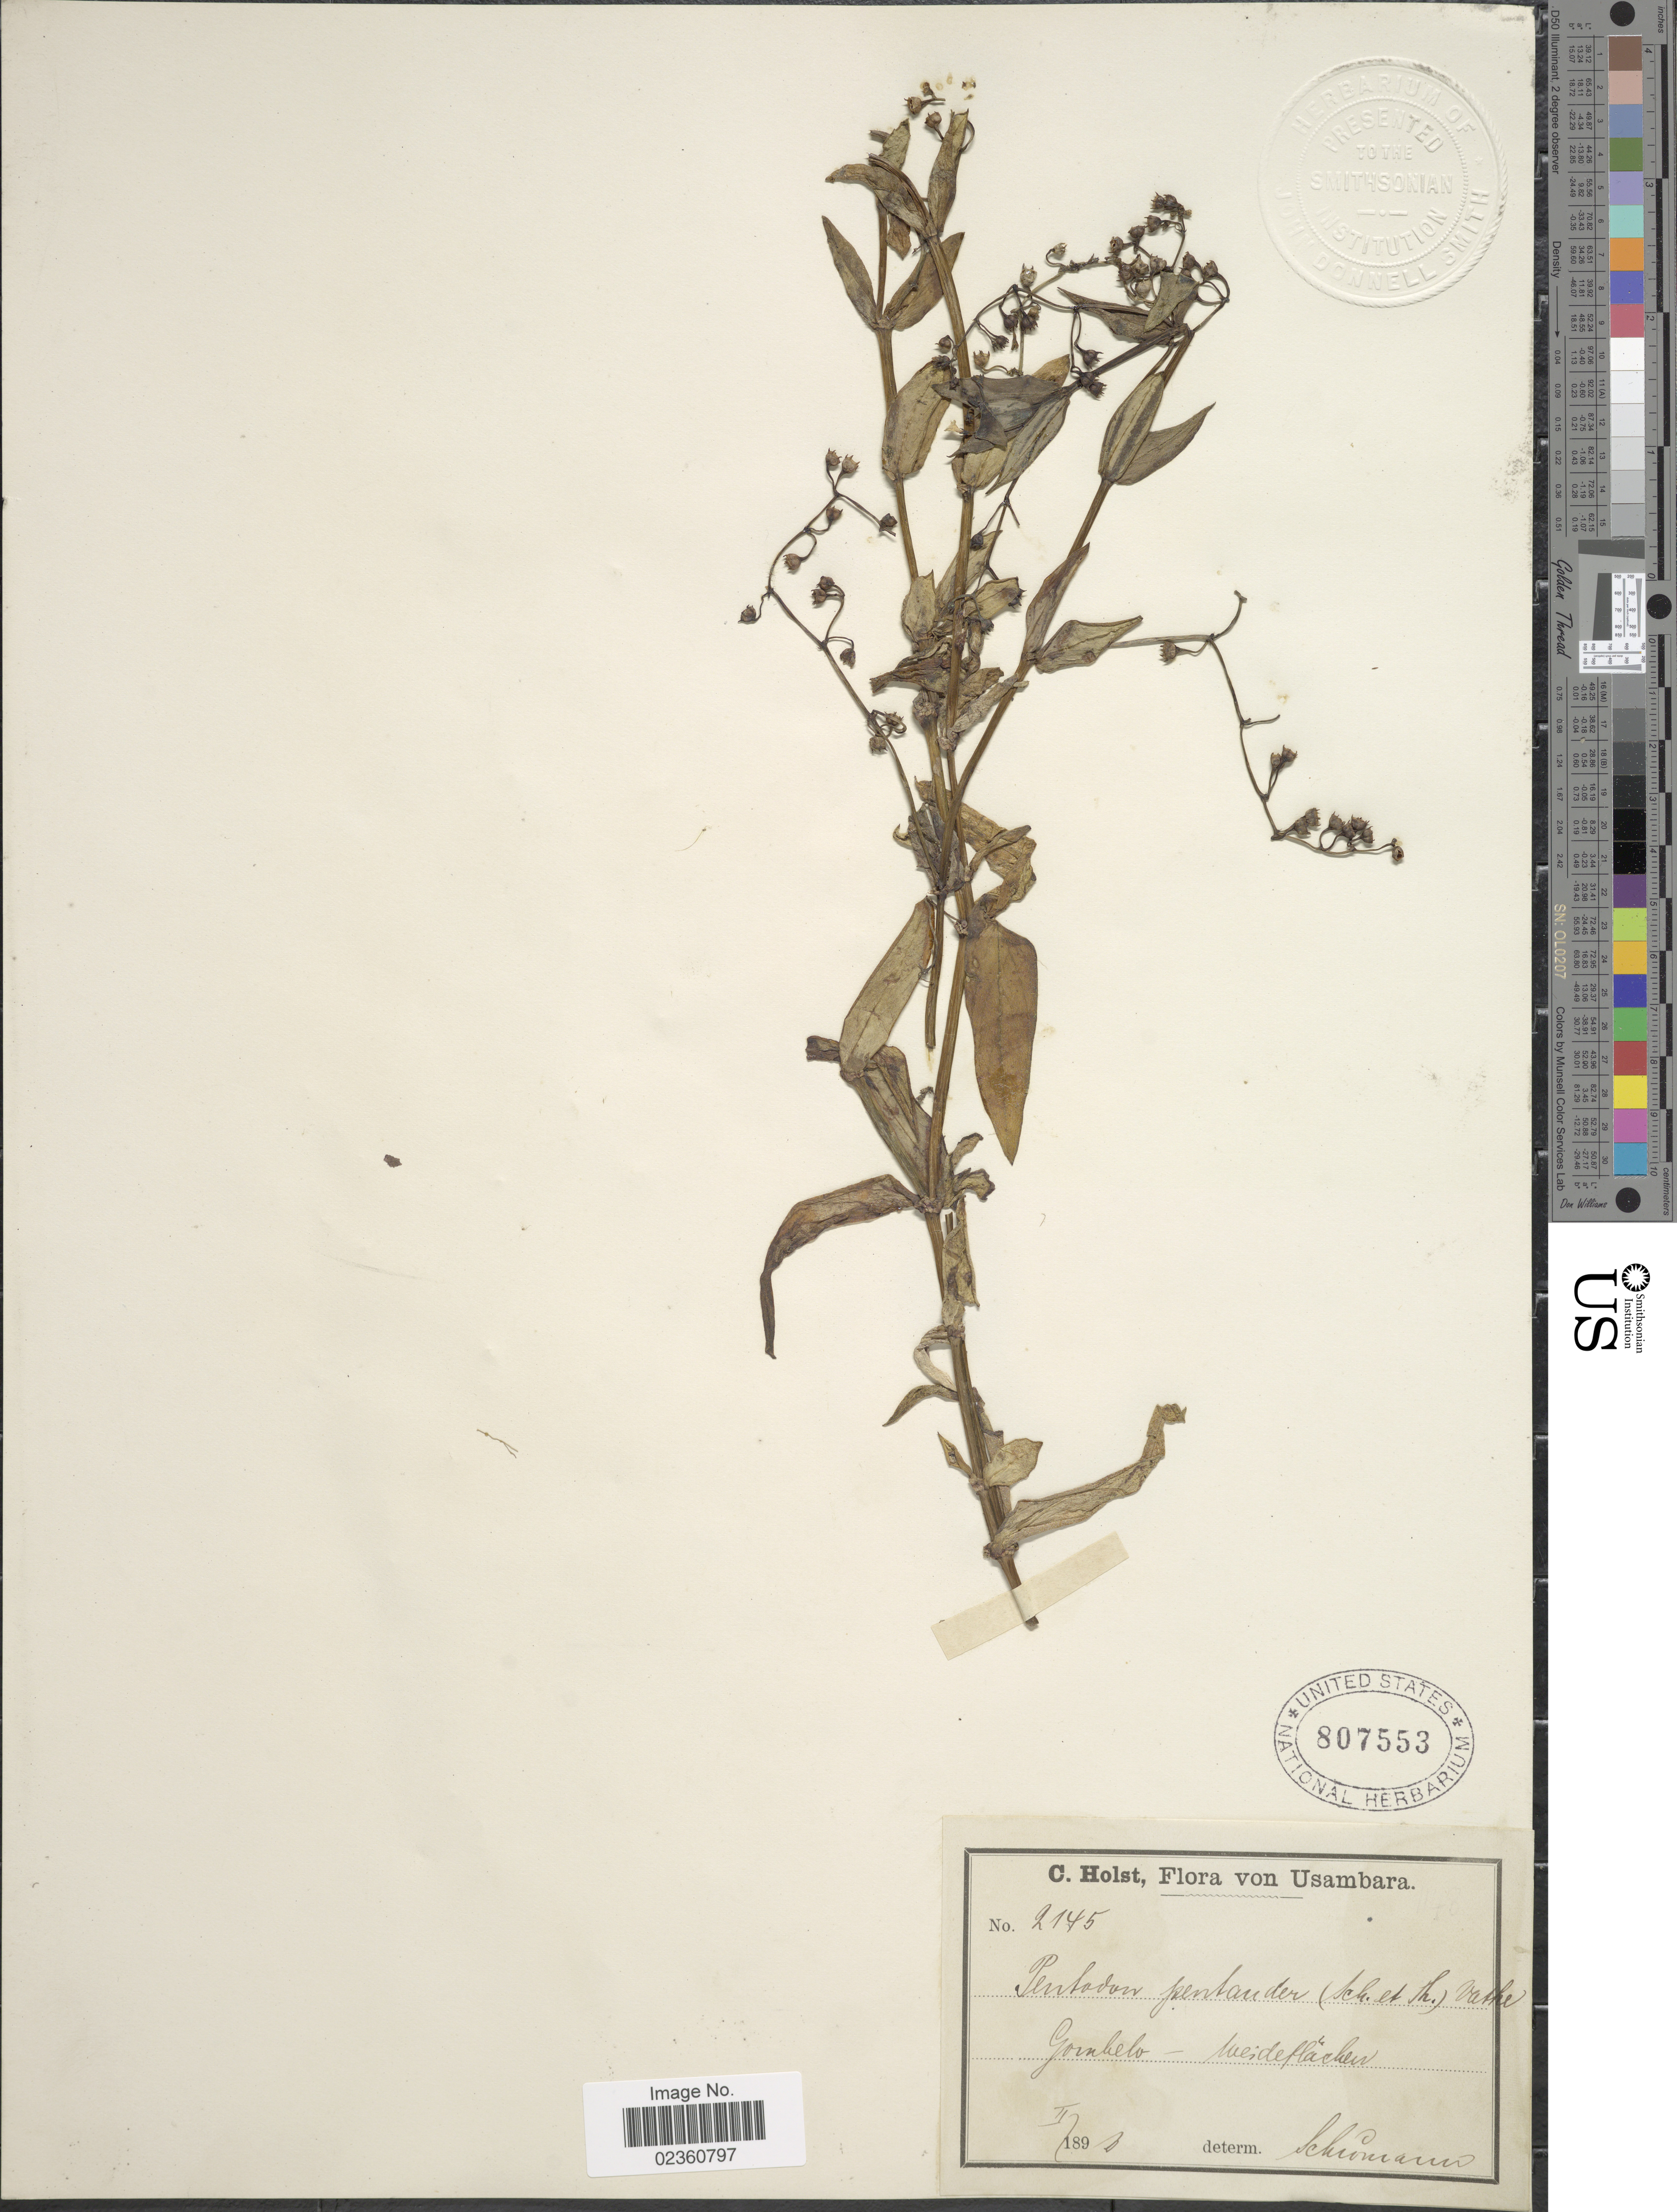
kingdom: Plantae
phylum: Tracheophyta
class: Magnoliopsida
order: Gentianales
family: Rubiaceae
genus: Pentodon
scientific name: Pentodon pentandrus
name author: (Schumach. & Thonn.) Vatke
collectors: C. H. Holst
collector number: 2145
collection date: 1896-02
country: Tanzania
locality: Usambara, Gombelo - Wejdeflachen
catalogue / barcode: US 807553